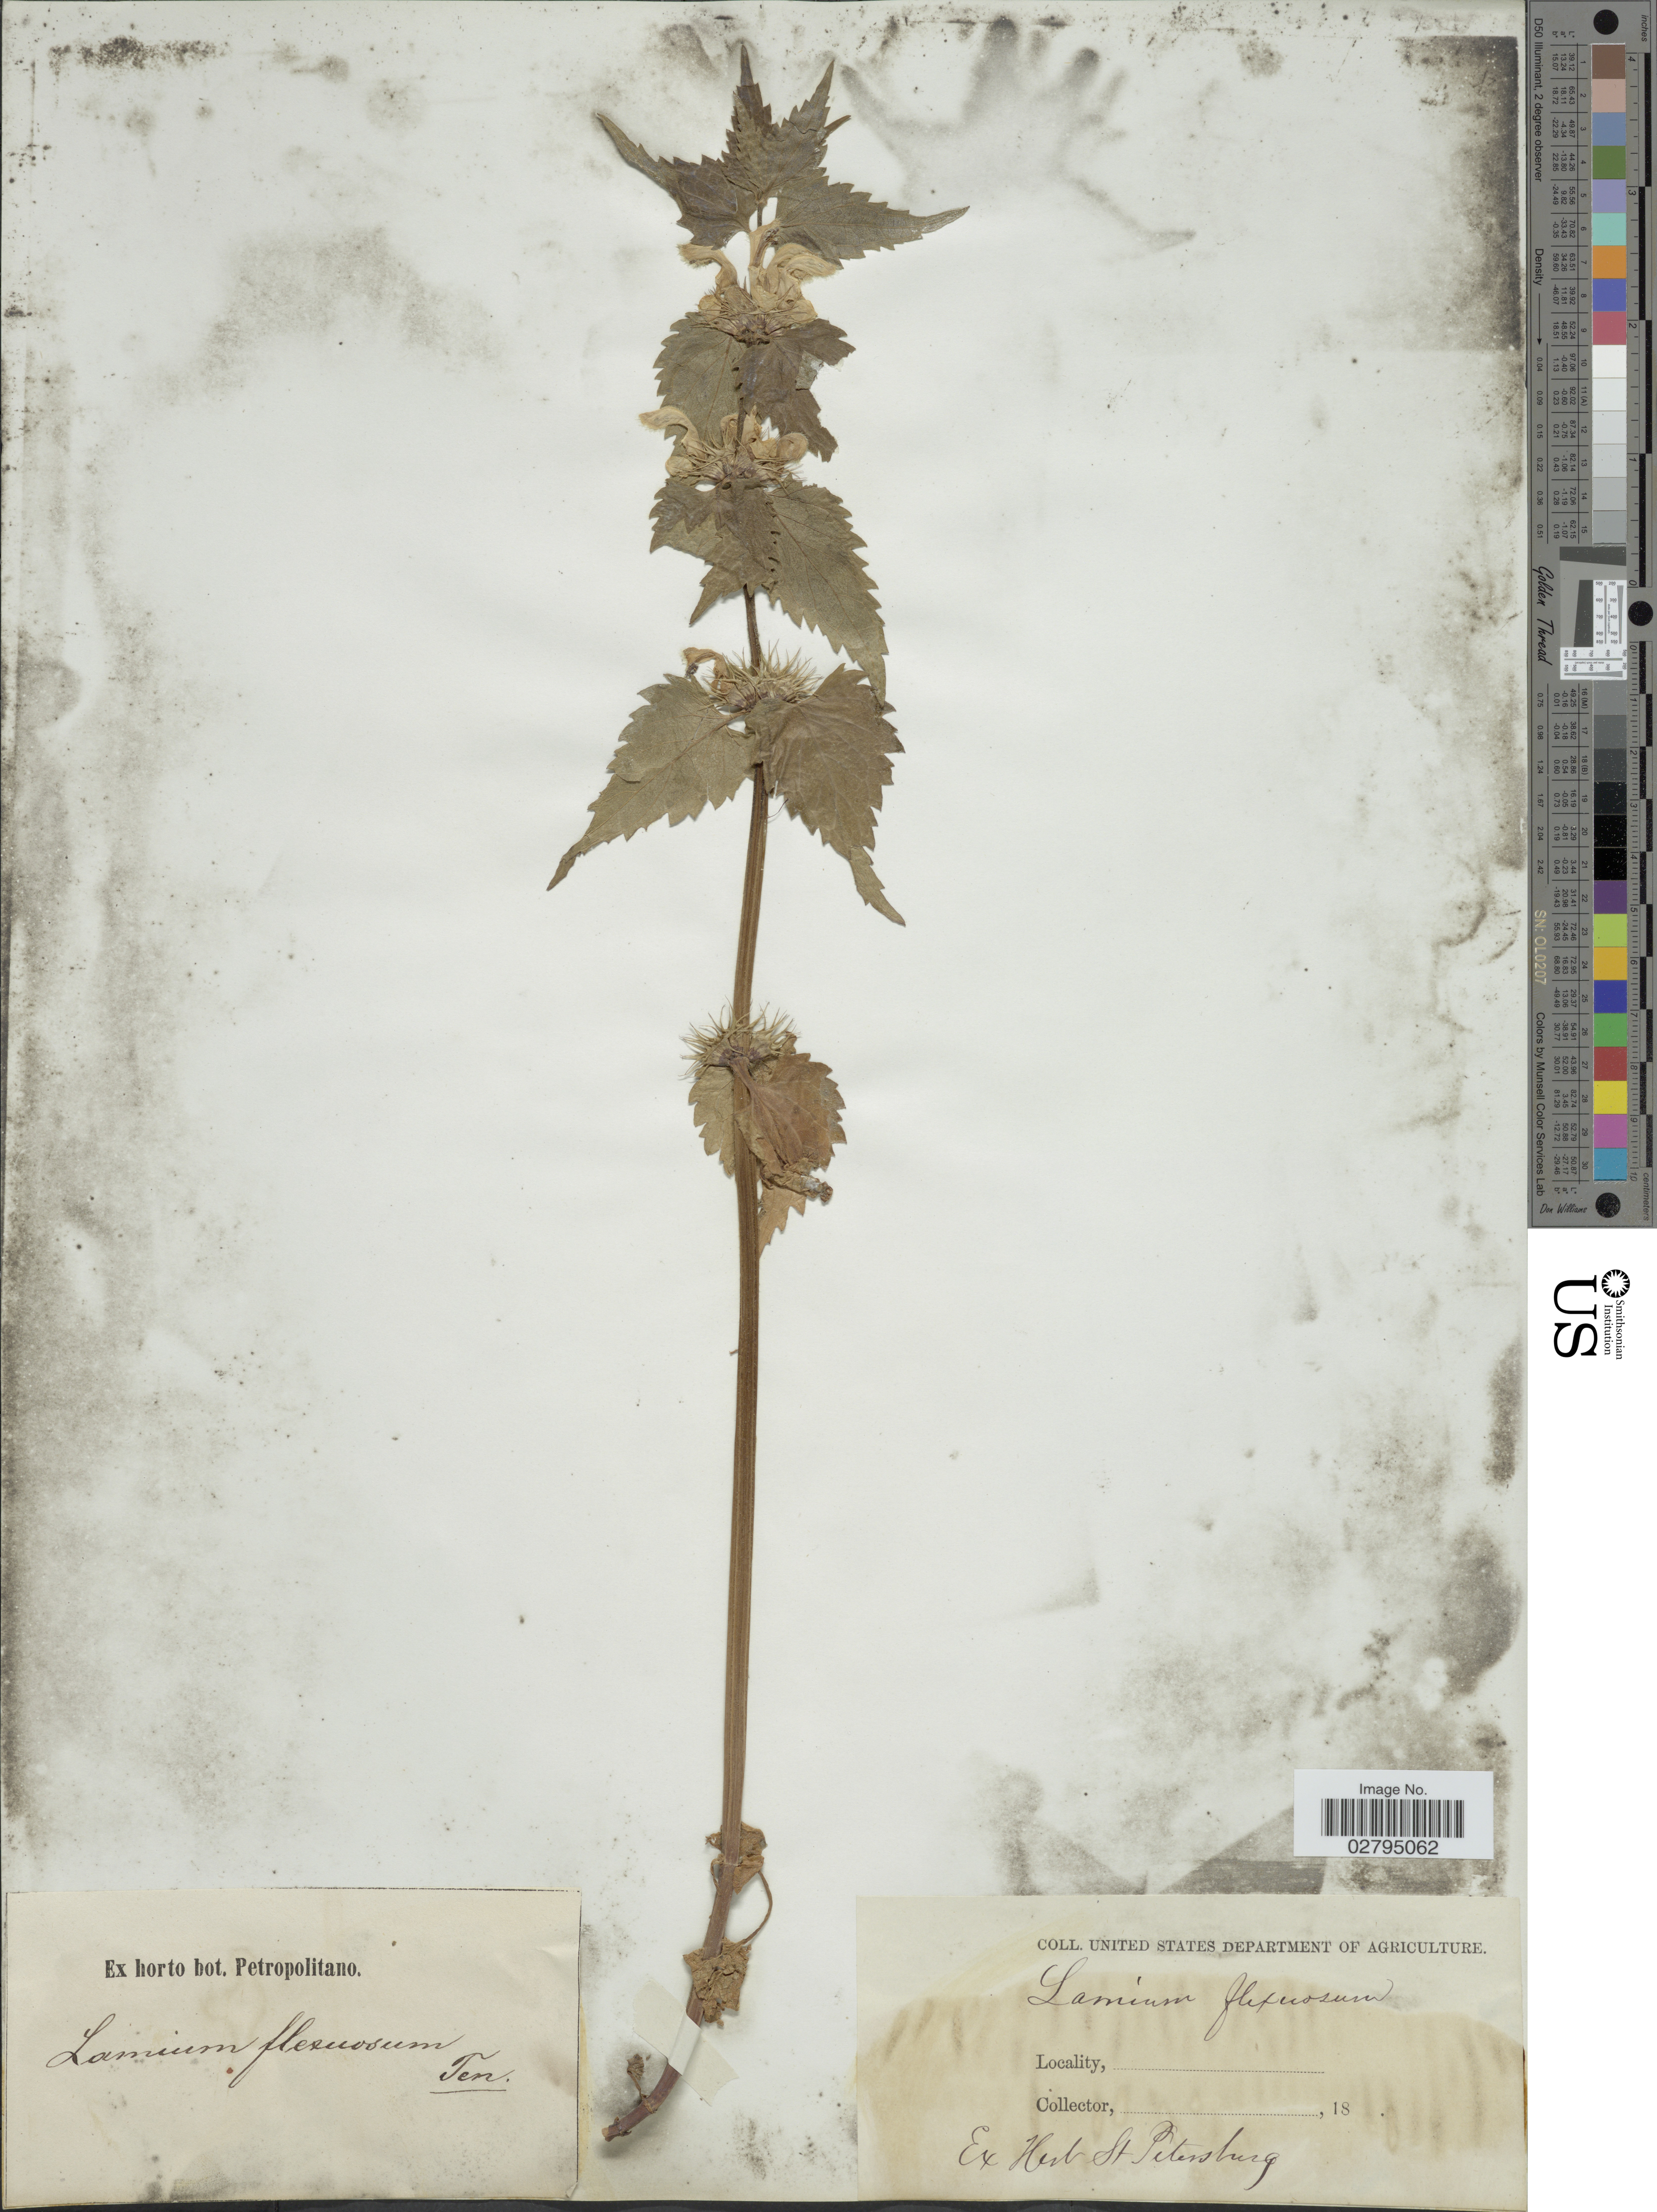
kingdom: Plantae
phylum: Tracheophyta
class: Magnoliopsida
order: Lamiales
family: Lamiaceae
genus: Lamium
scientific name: Lamium flexuosum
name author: Ten.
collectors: United States Department of Agriculture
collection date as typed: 18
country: Russian Federation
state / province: St. Petersburg